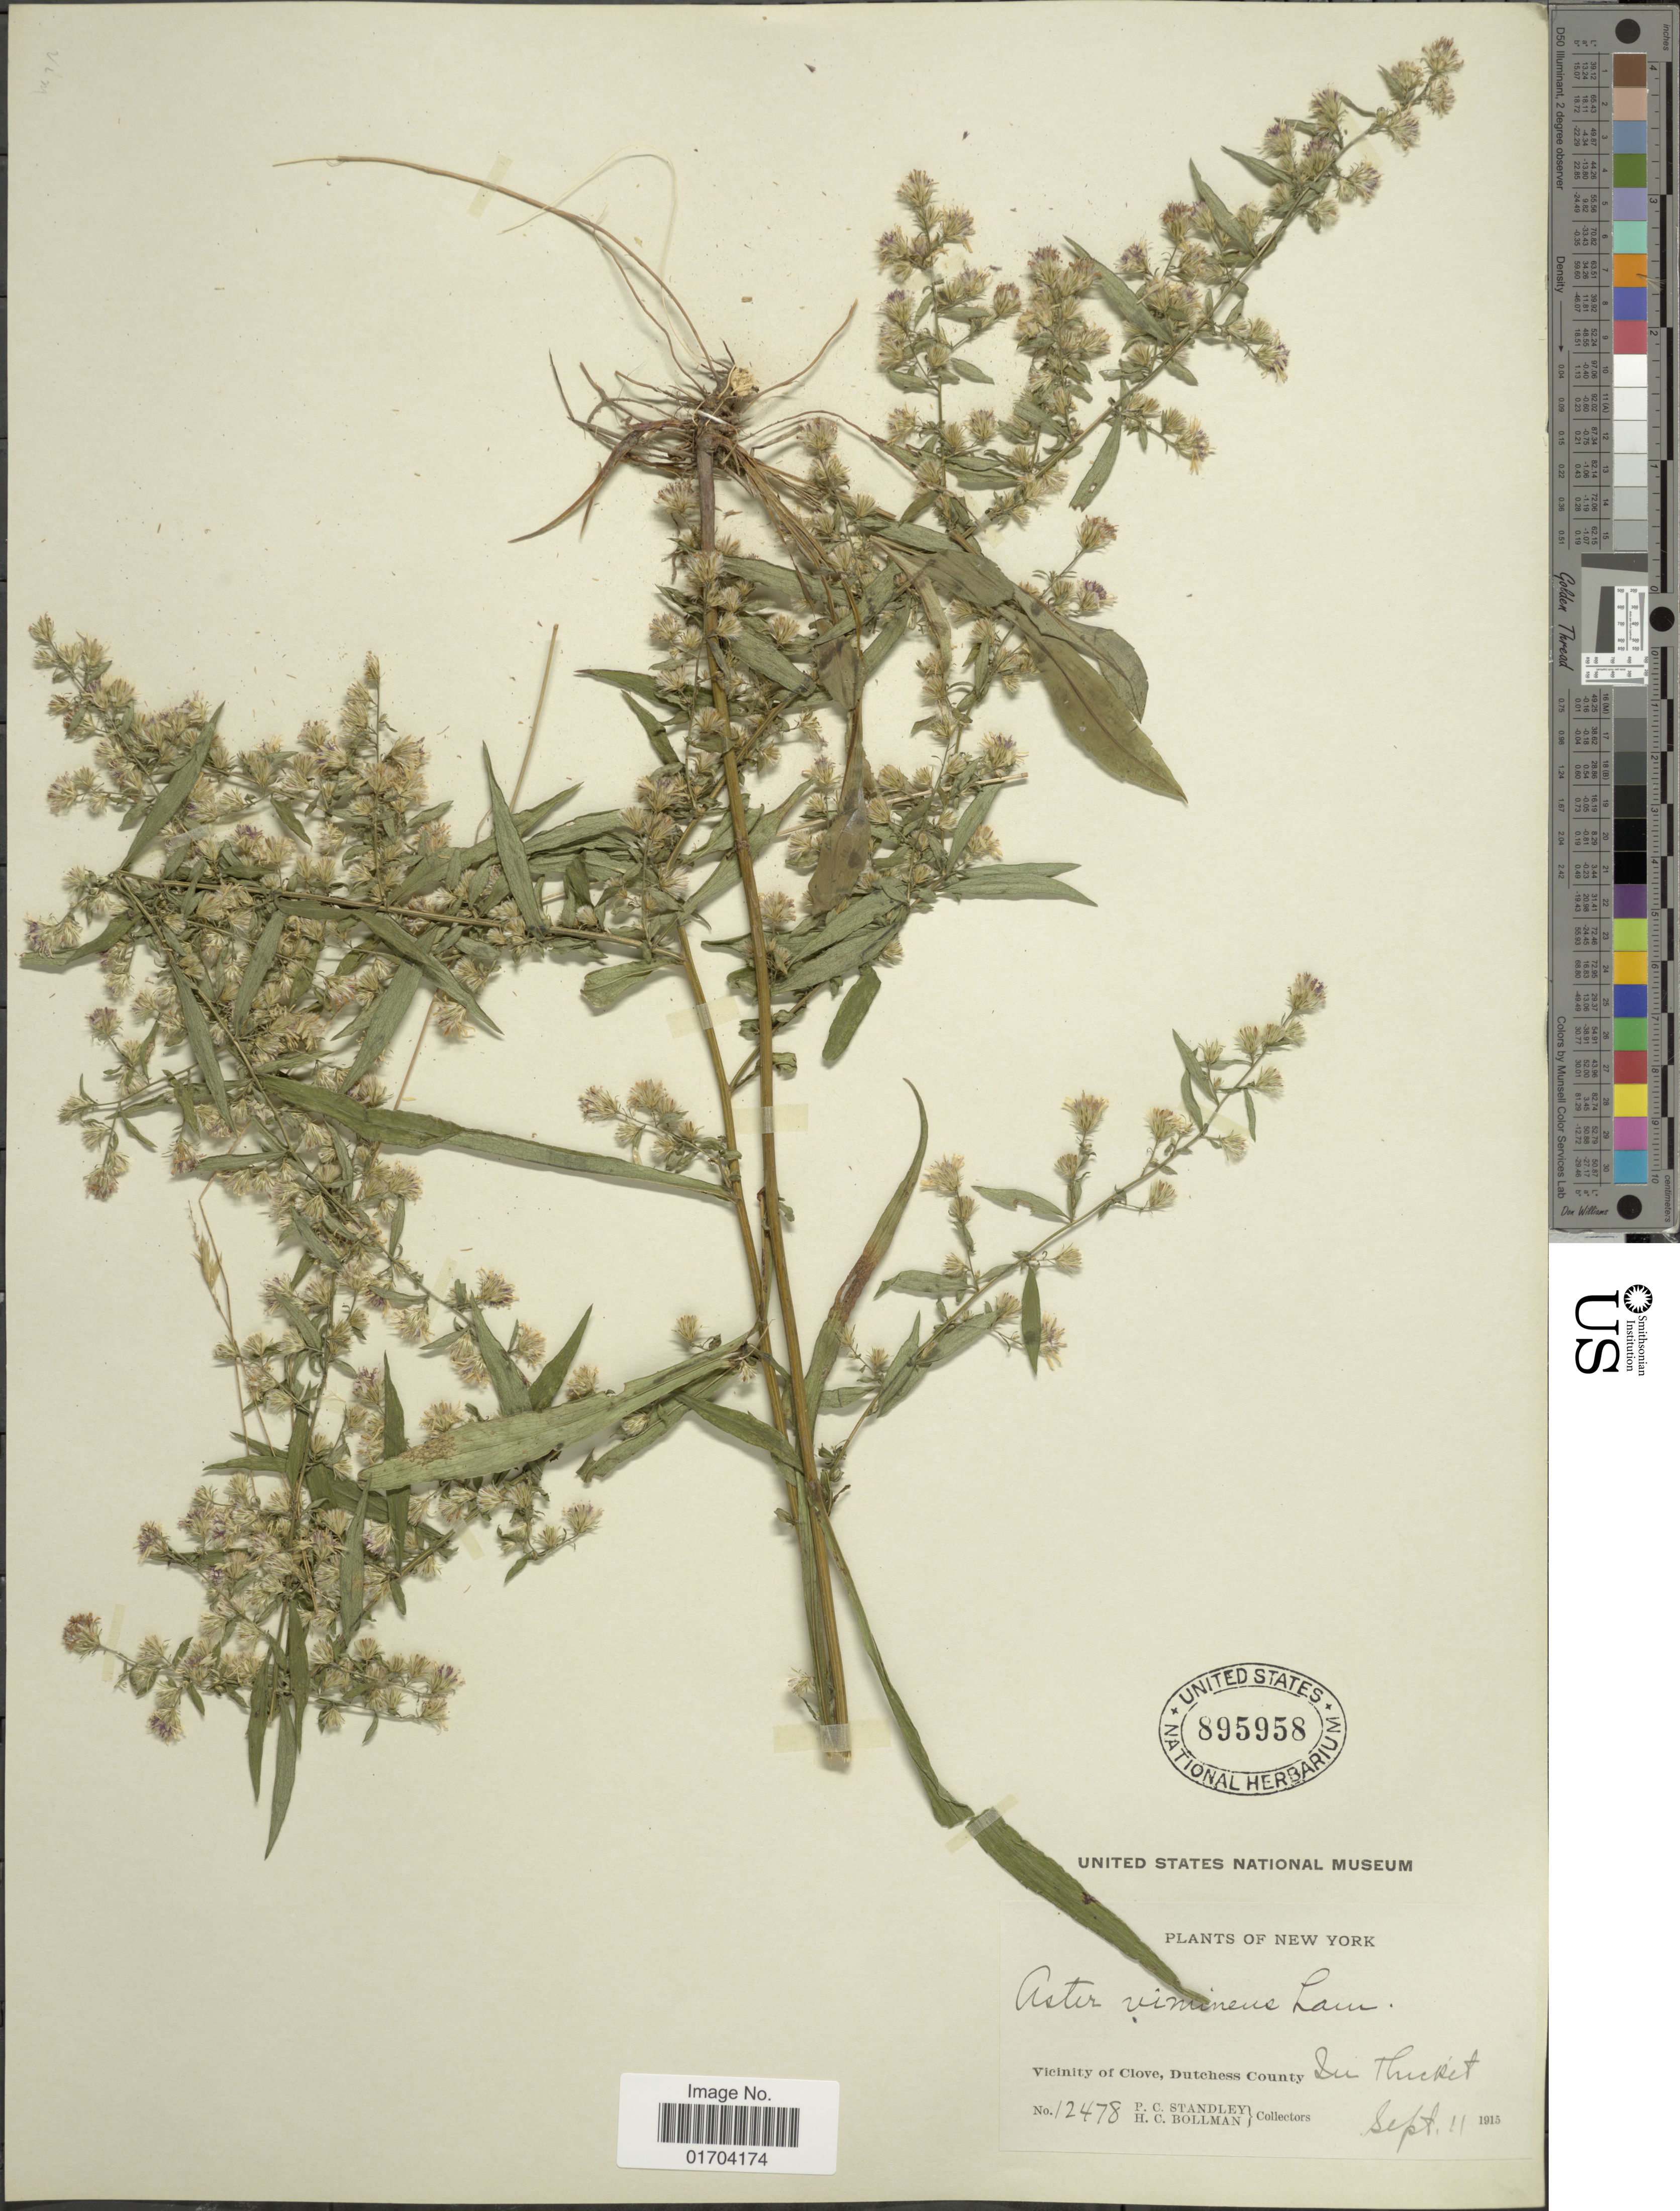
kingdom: Plantae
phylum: Tracheophyta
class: Magnoliopsida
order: Asterales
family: Asteraceae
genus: Symphyotrichum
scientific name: Symphyotrichum sp.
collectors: P. C. Standley & H. C. Bollman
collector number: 12478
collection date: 1915-09-11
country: United States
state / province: New York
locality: Vicinity of Clove, Dutchess County.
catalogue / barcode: US 895958